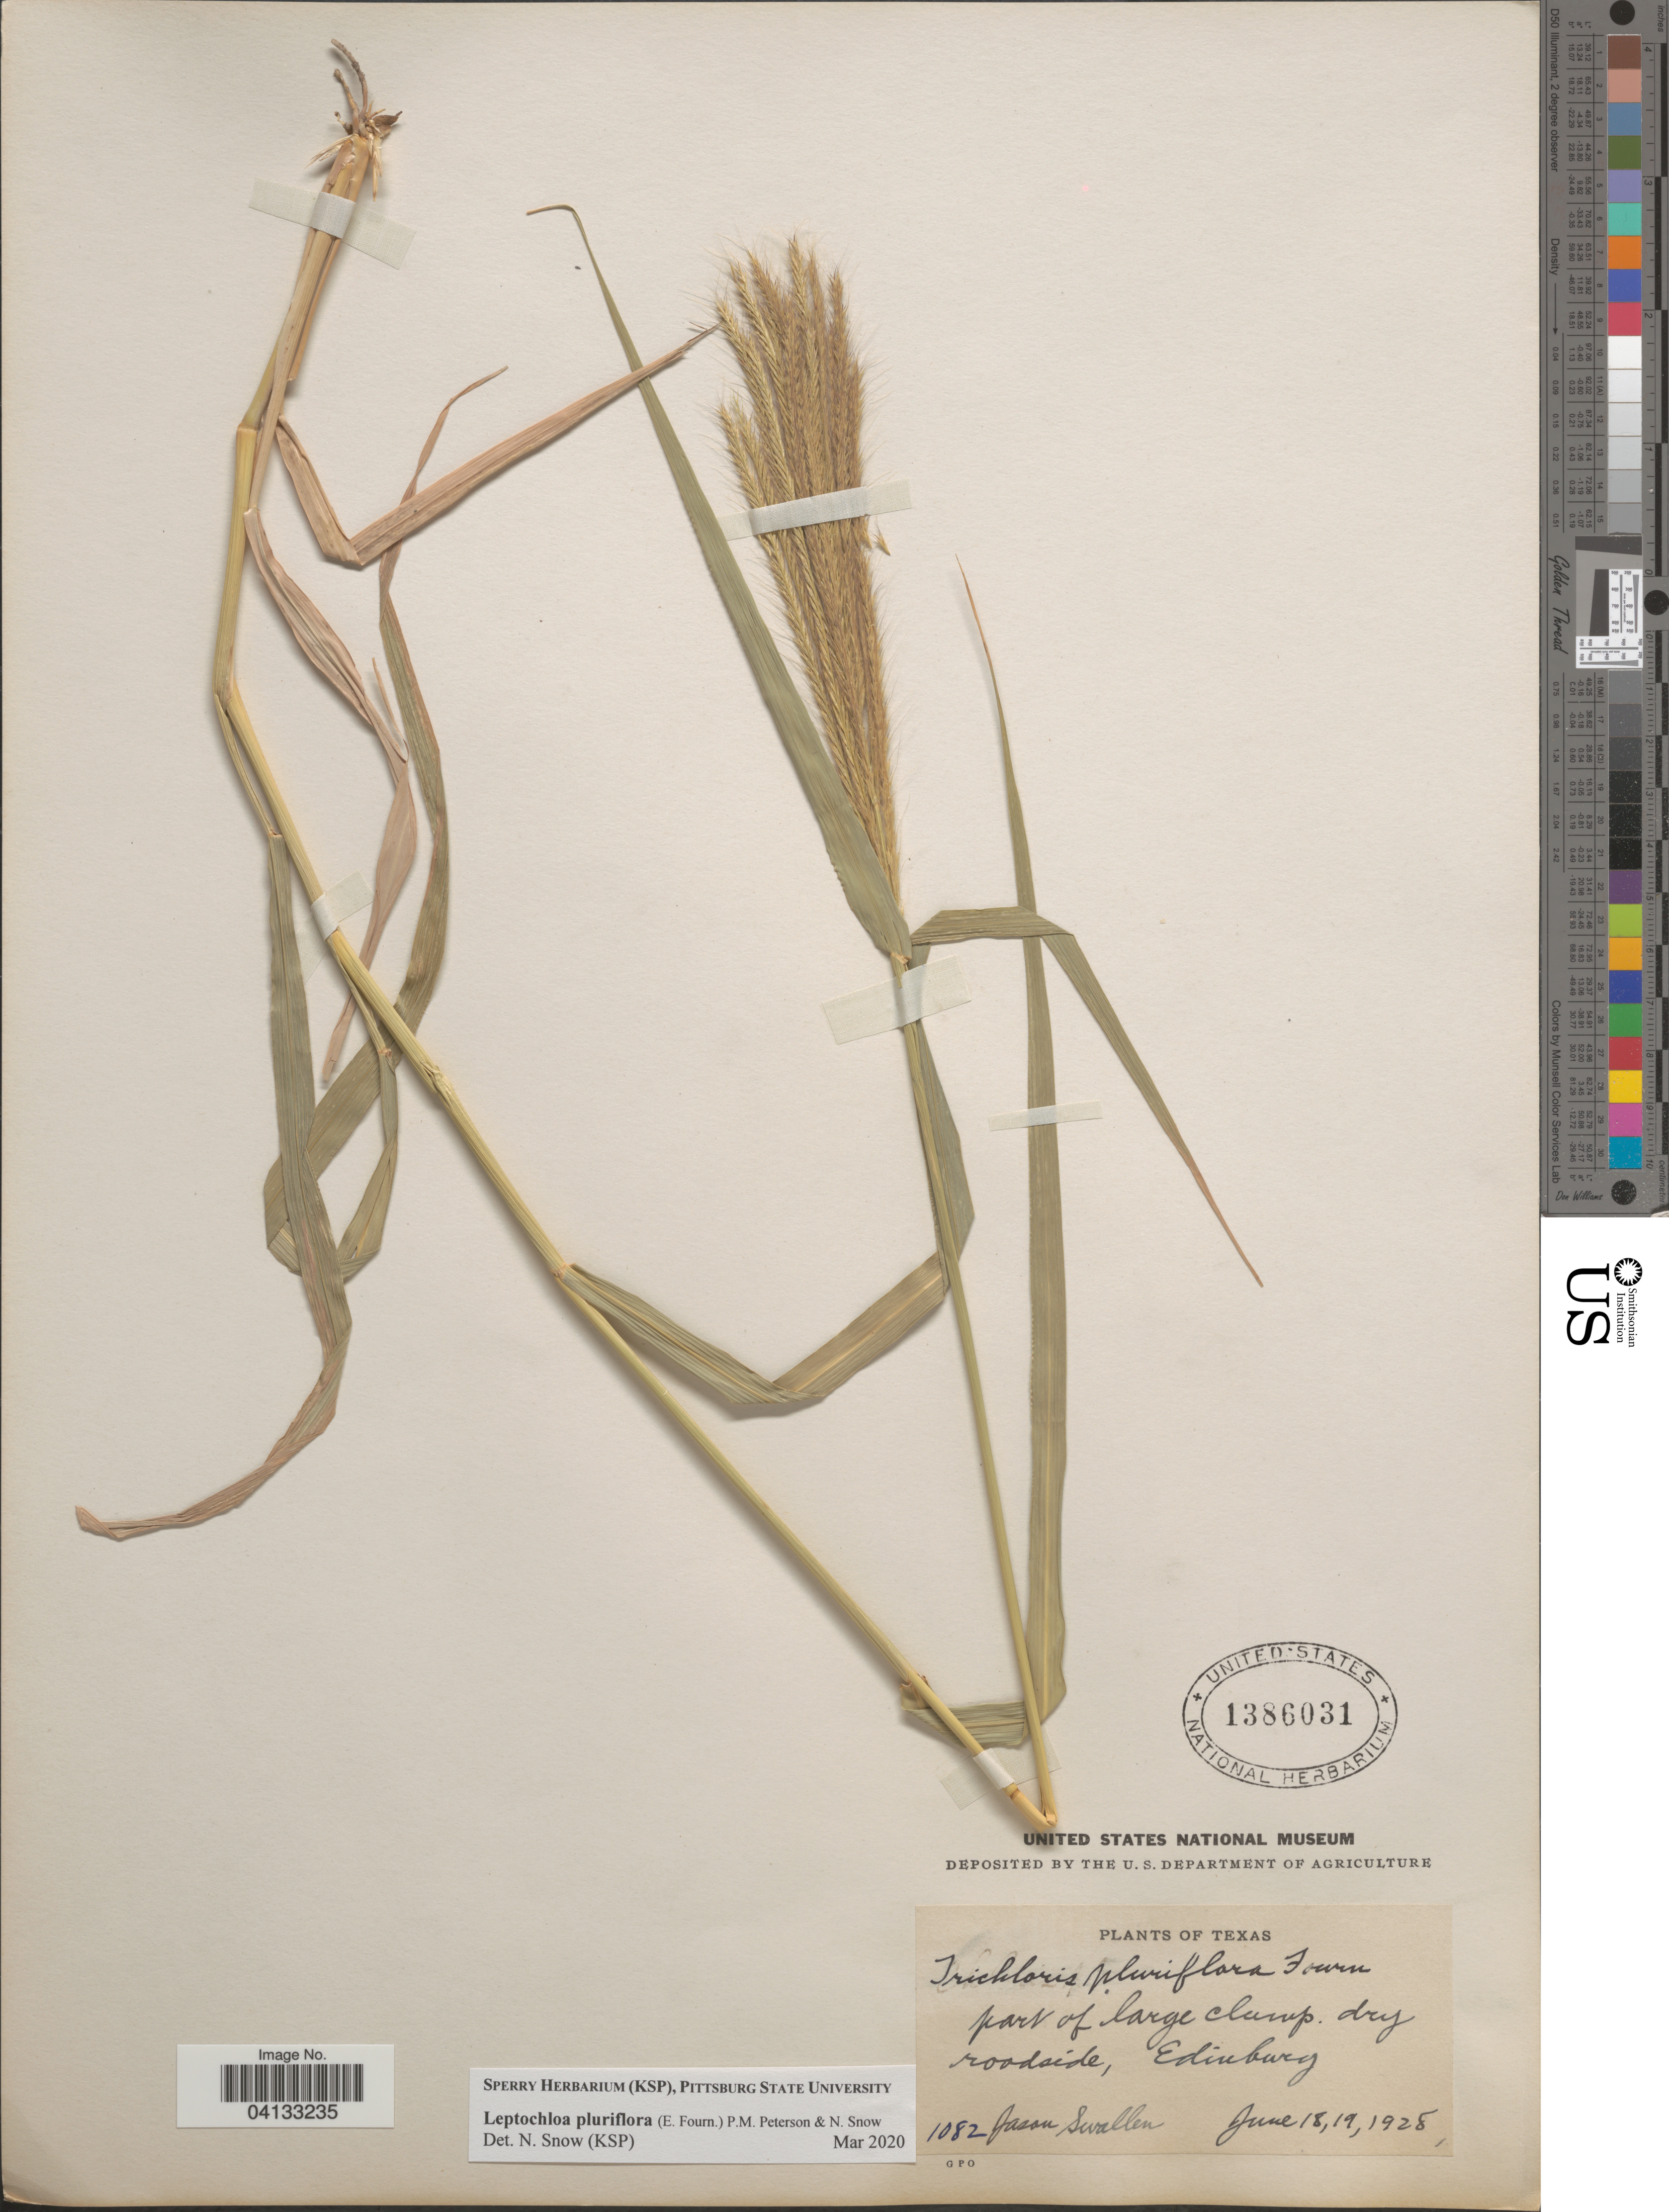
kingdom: Plantae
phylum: Tracheophyta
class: Liliopsida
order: Poales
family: Poaceae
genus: Leptochloa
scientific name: Leptochloa pluriflora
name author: (E. Fourn.) P.M. Peterson & N. Snow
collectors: J. R. Swallen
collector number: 1082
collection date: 1928-06-18/1928-06-19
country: United States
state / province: Texas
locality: Edinburg.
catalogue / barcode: US 1386031